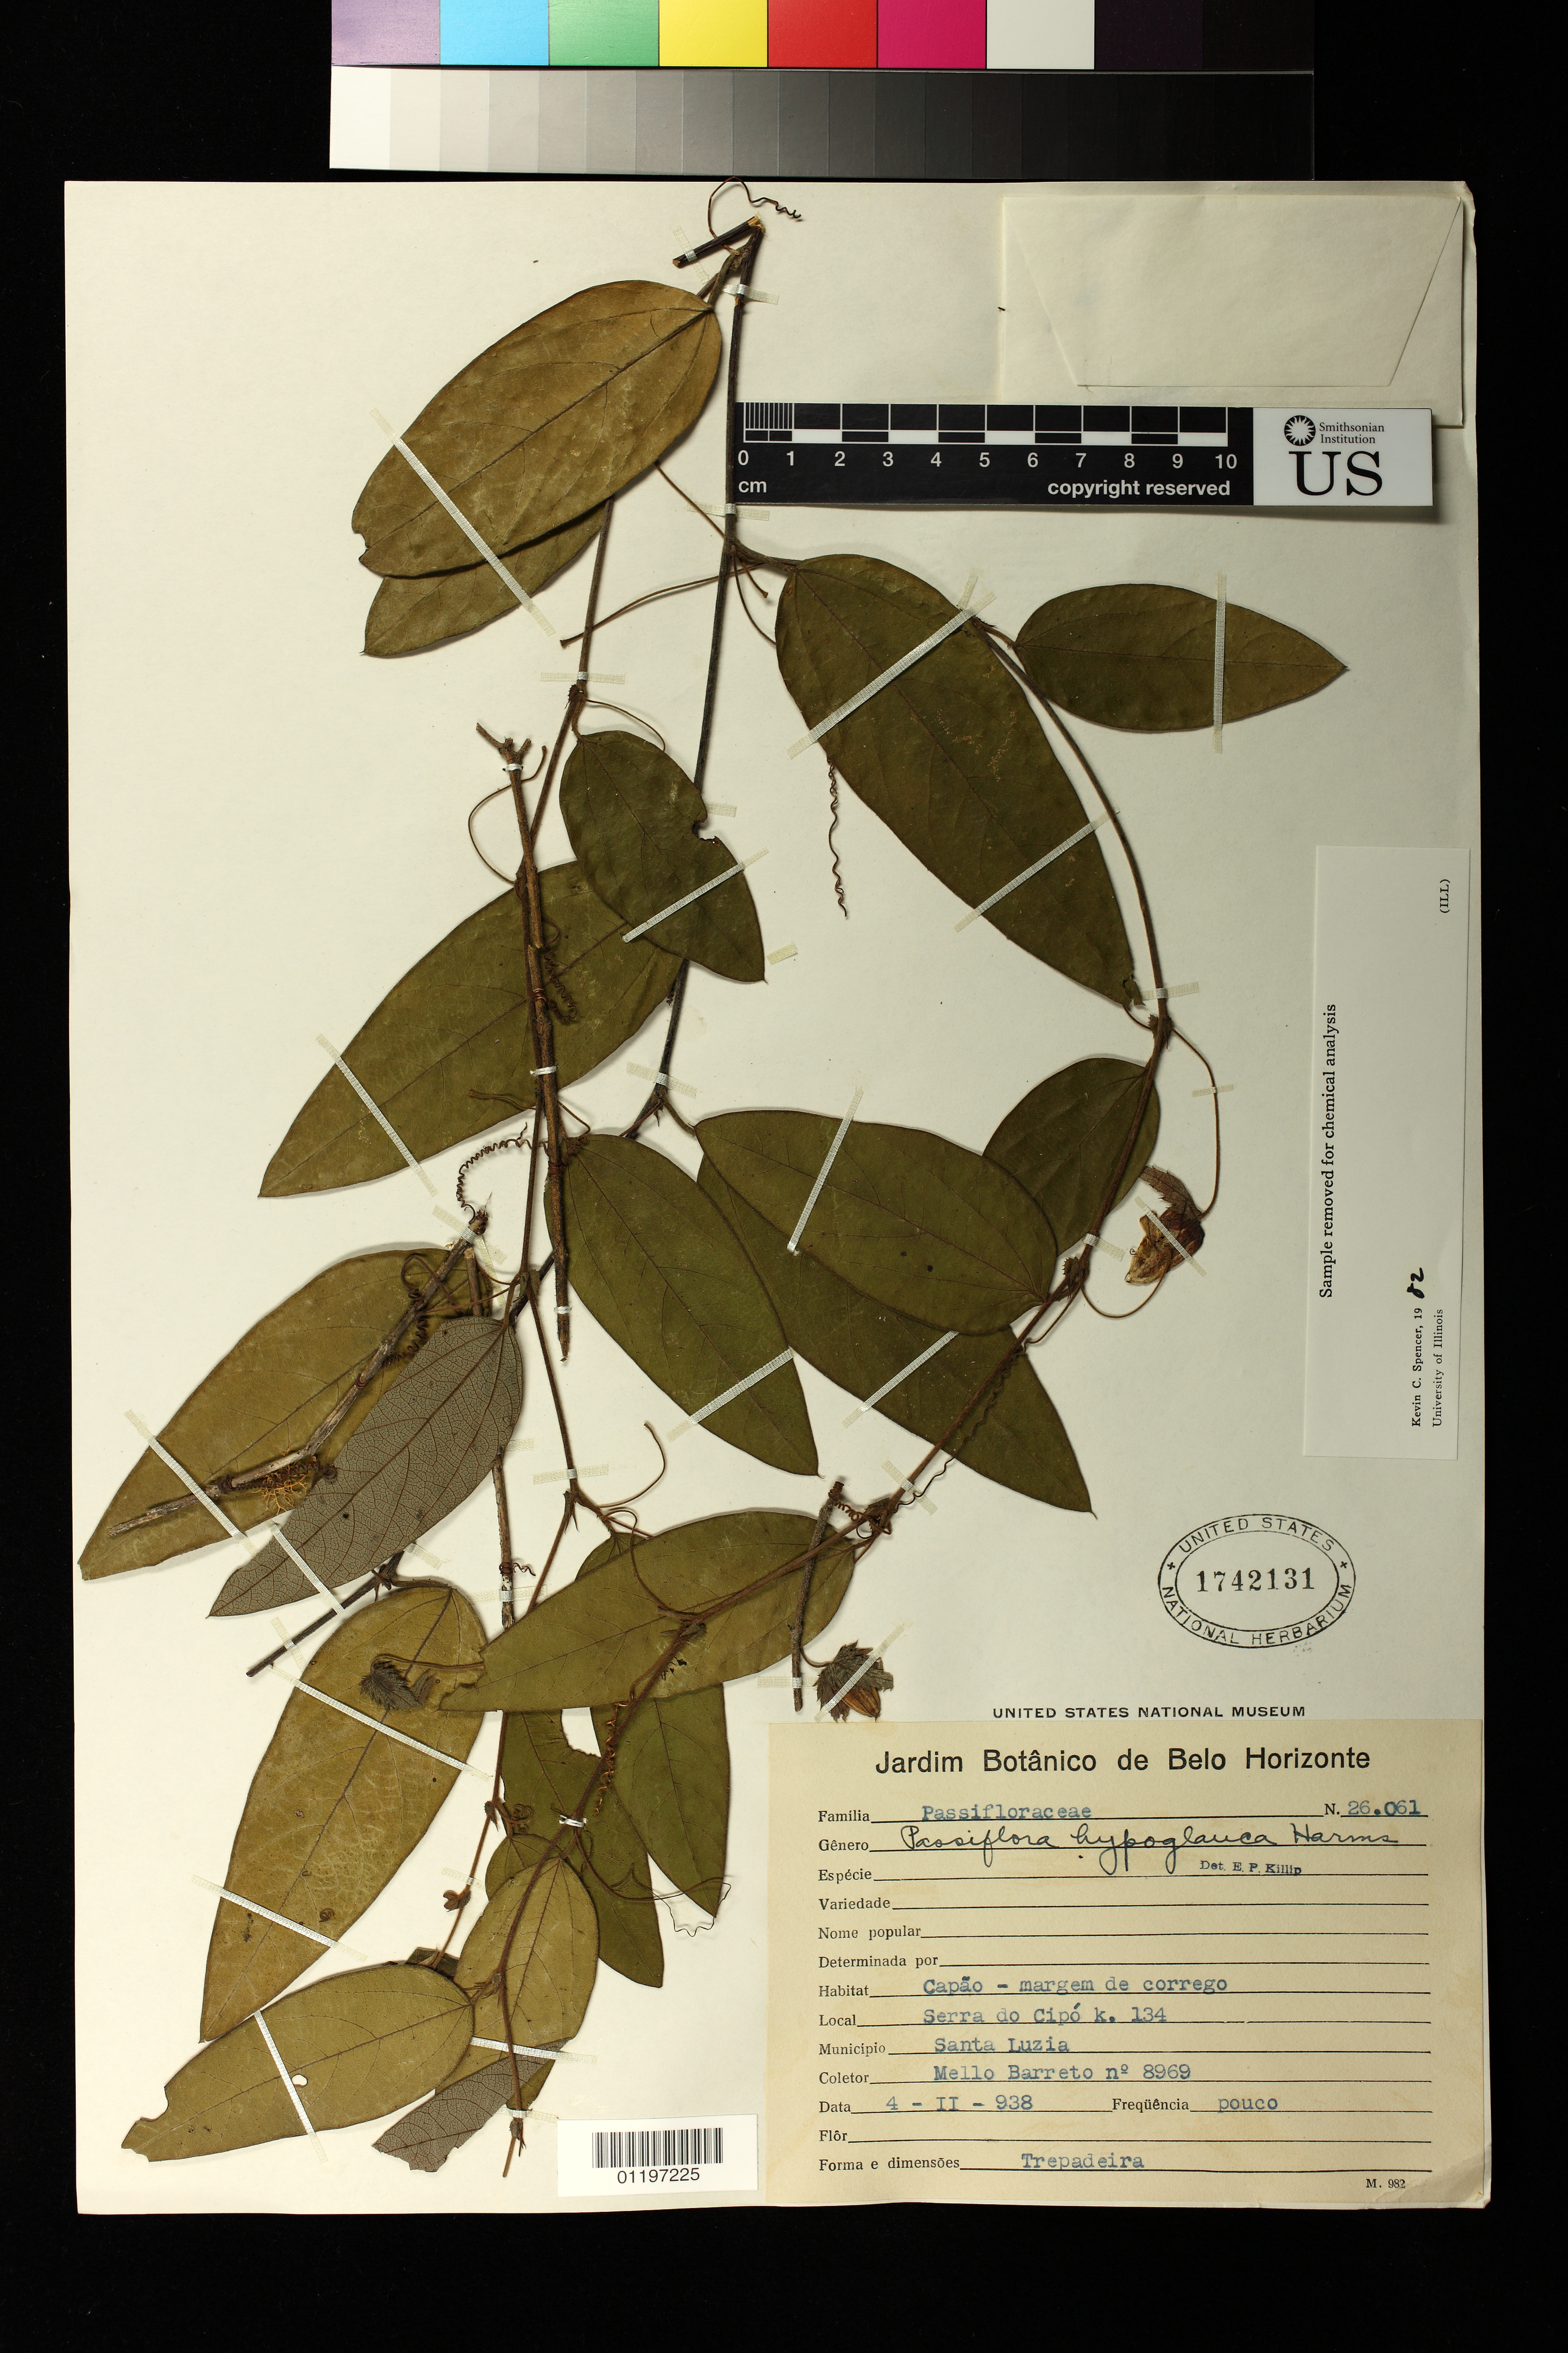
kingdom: Plantae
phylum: Tracheophyta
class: Magnoliopsida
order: Malpighiales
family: Passifloraceae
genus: Passiflora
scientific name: Passiflora hypoglauca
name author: Harms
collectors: M. Barreto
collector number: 8969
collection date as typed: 02 Apr 1938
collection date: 1938-04-02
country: Brazil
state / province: Minas Gerais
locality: Capão - margem de corrego. Serra do Cipó k. 134, Santa Luzia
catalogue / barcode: US 1742131